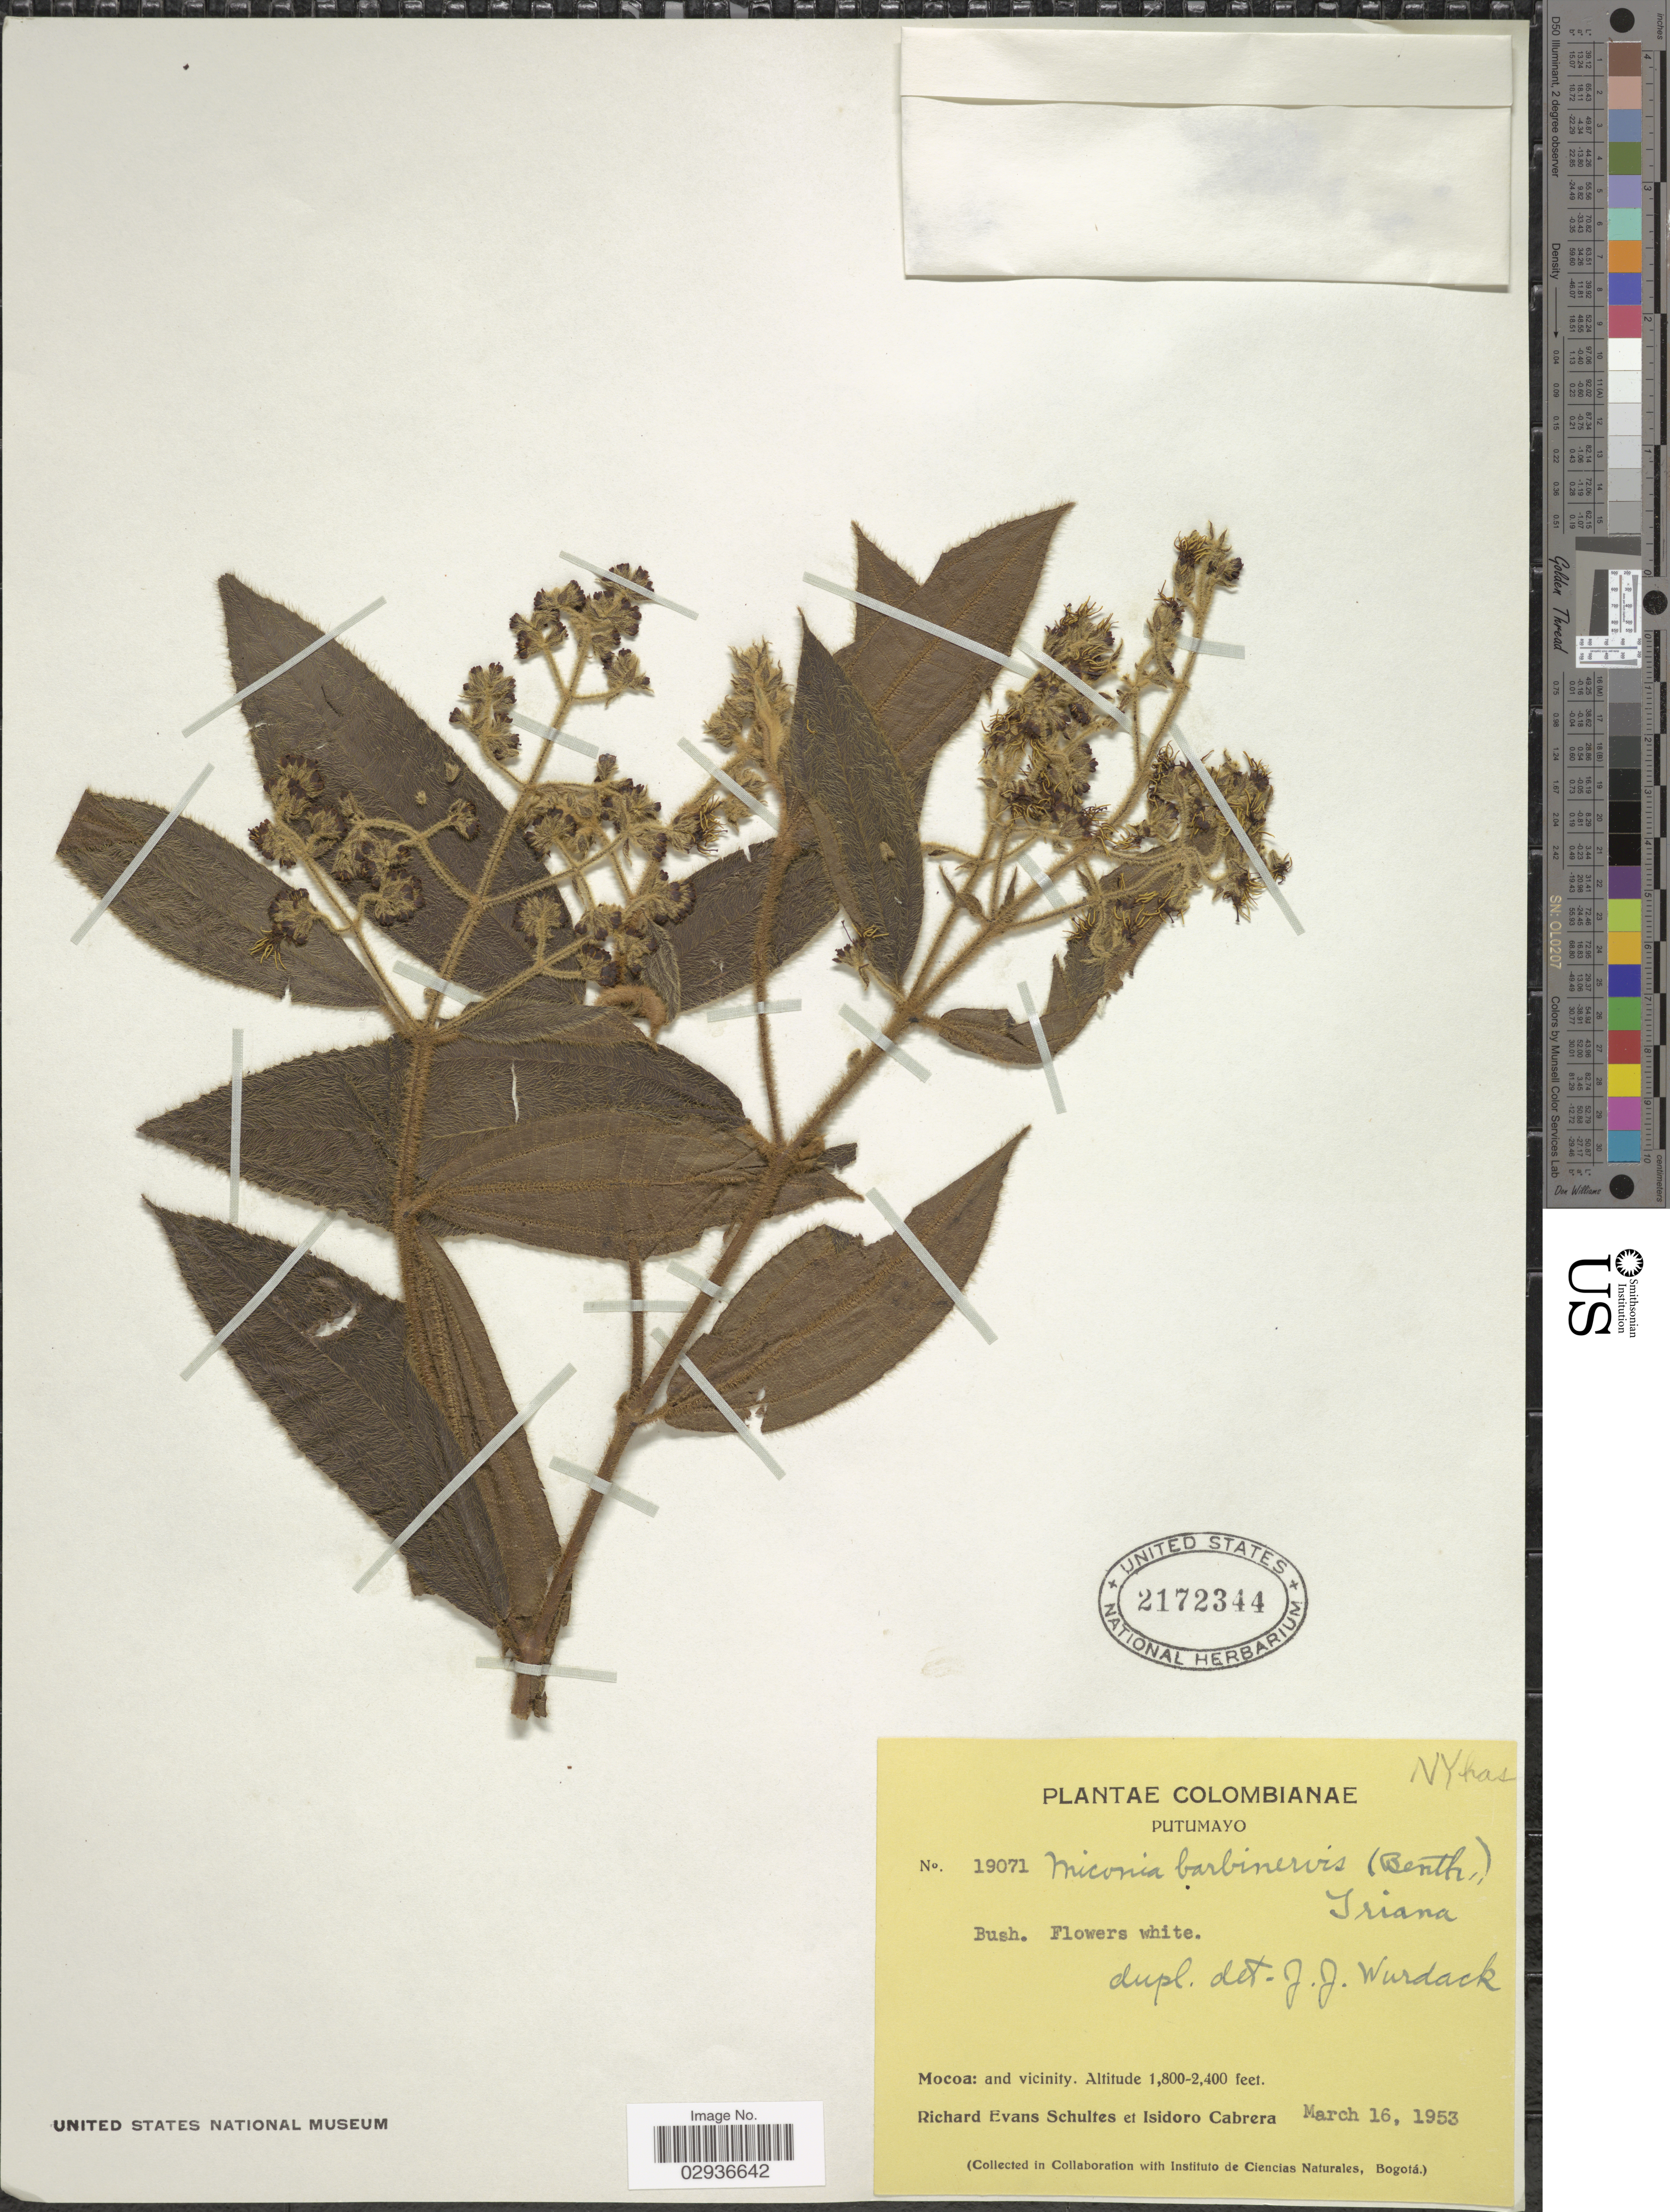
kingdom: Plantae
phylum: Tracheophyta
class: Magnoliopsida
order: Myrtales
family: Melastomataceae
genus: Miconia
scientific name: Miconia barbinervis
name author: (Benth.) Triana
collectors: R. E. Schultes & I. Cabrera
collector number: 19071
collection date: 1953-03-16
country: Colombia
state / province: Putumayo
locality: Mocoa: and vicinity.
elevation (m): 549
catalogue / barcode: US 2172344